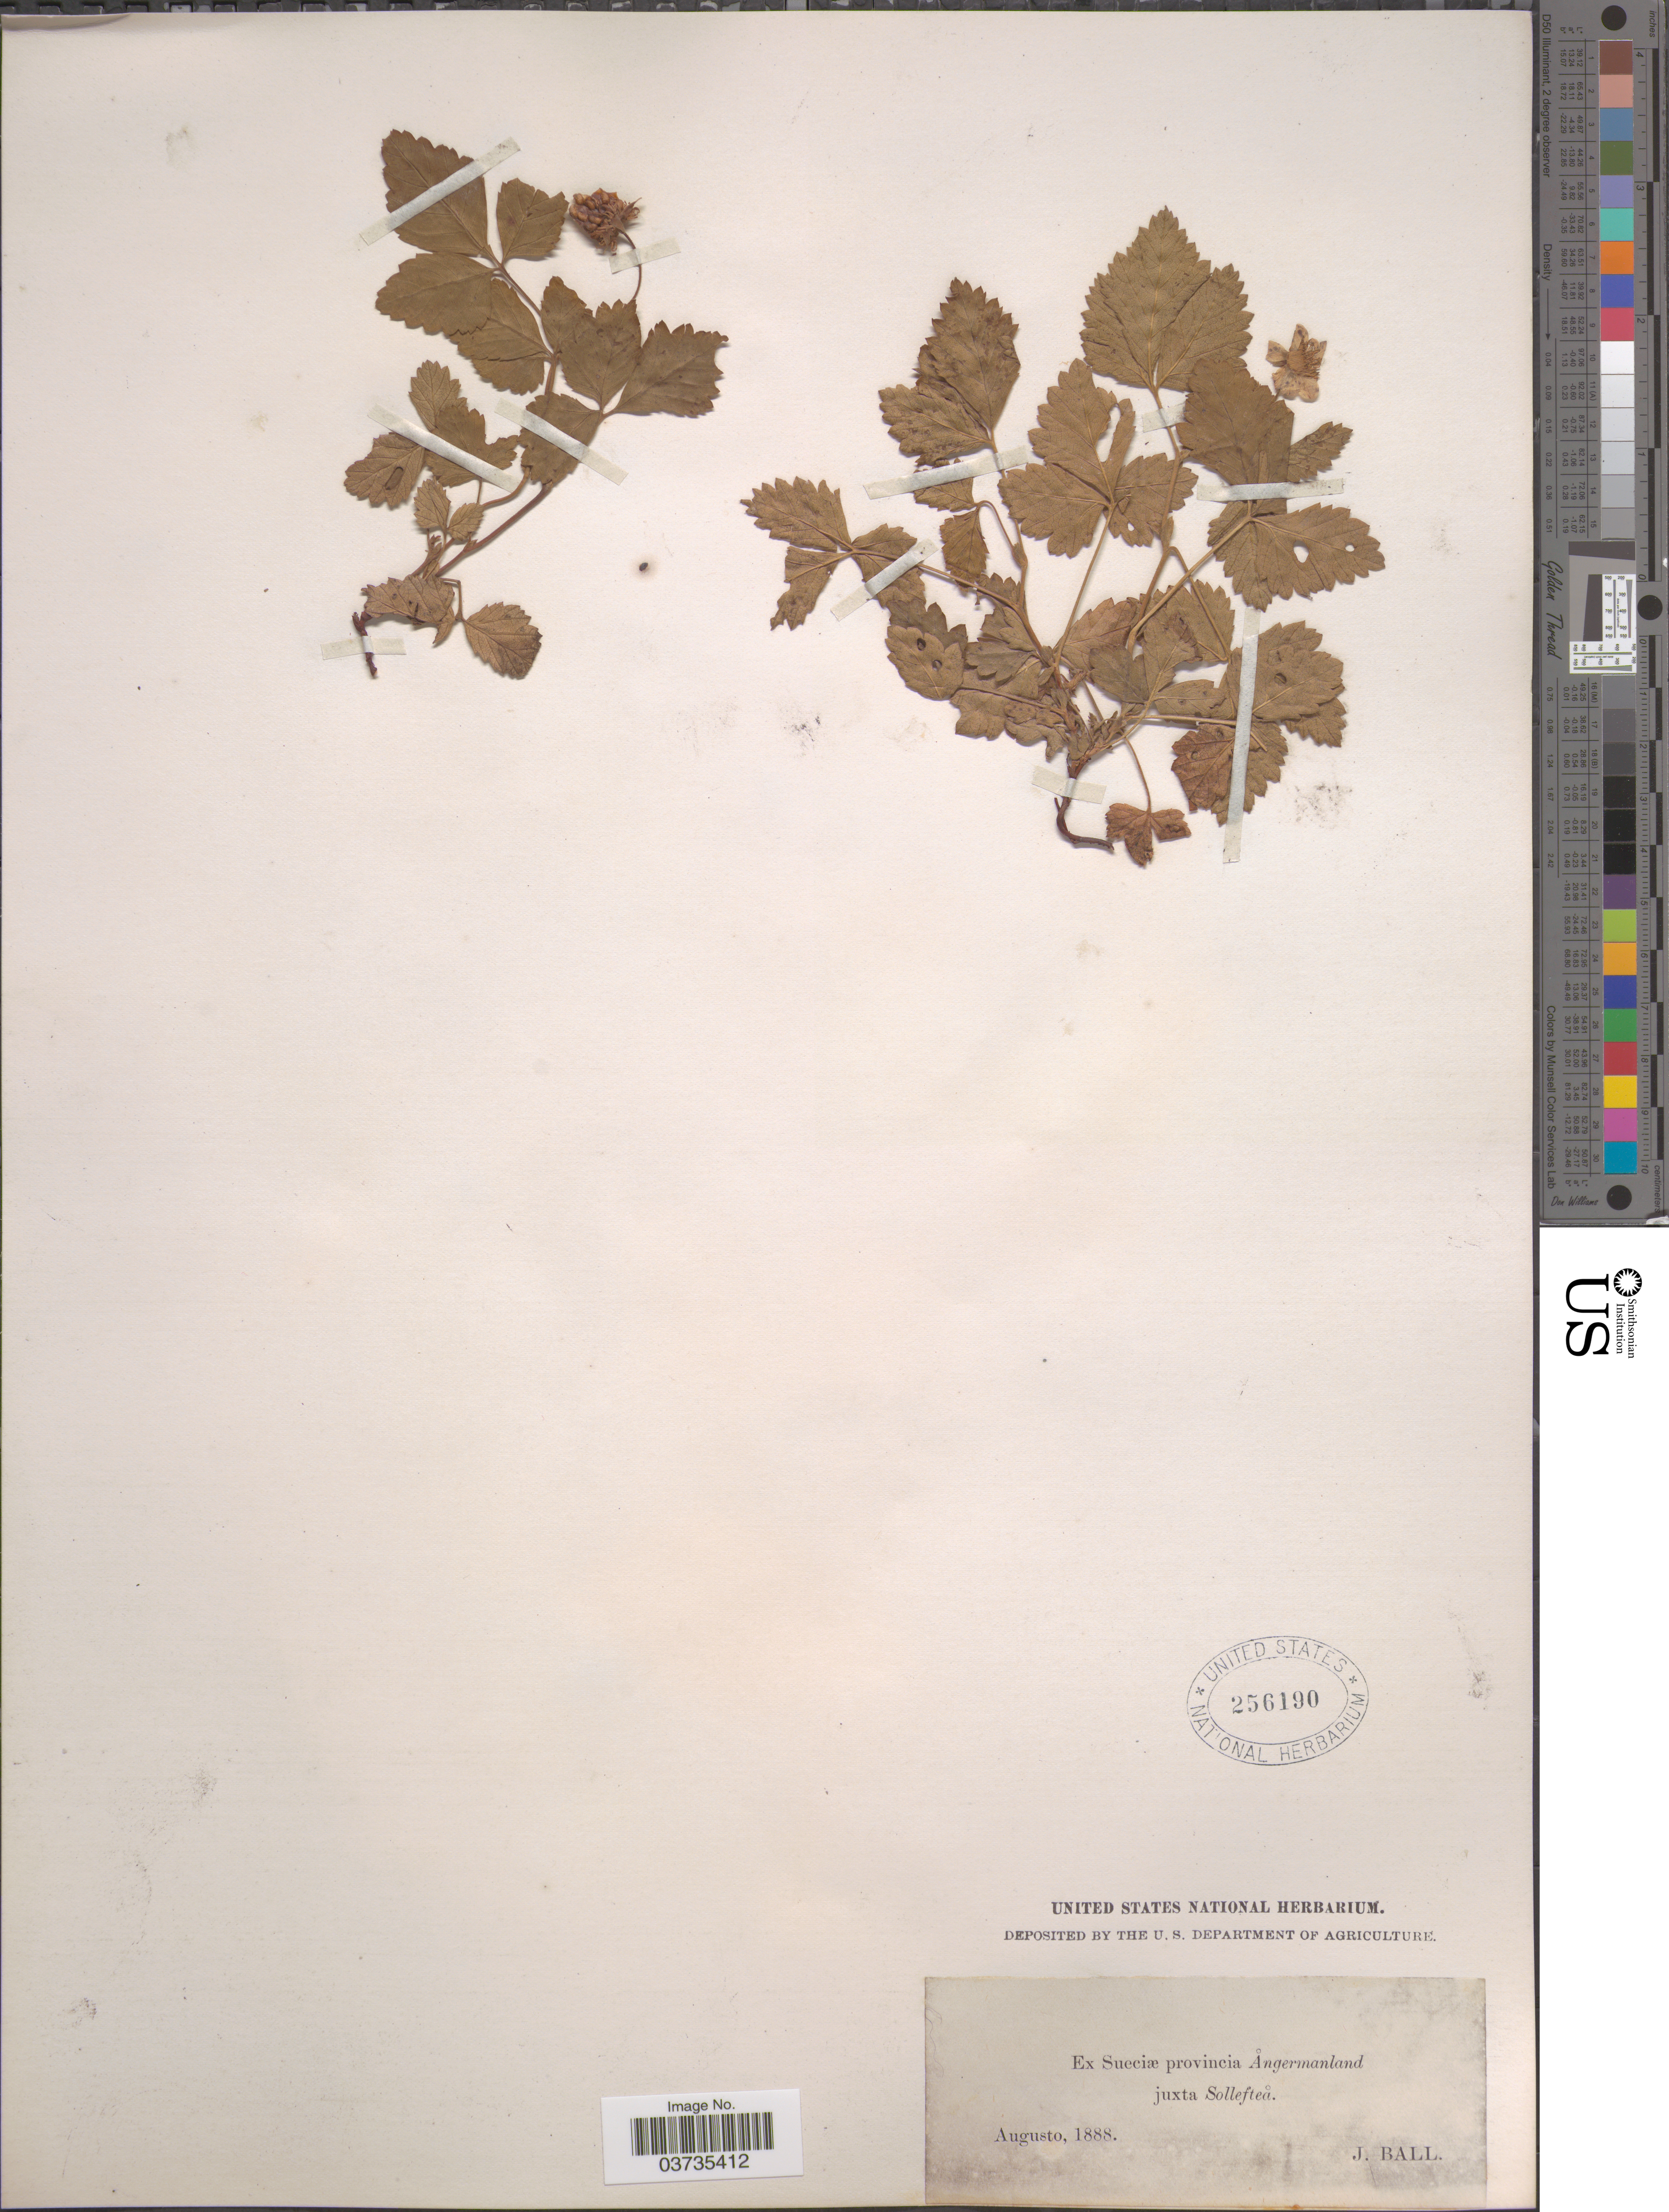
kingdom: Plantae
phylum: Tracheophyta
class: Magnoliopsida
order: Rosales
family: Rosaceae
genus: Rubus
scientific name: Rubus sp.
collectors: J. Ball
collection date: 1888-08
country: Sweden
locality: Ex Sueciæ provincia Ångermanland juxta Sollefteå.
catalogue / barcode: US 256190